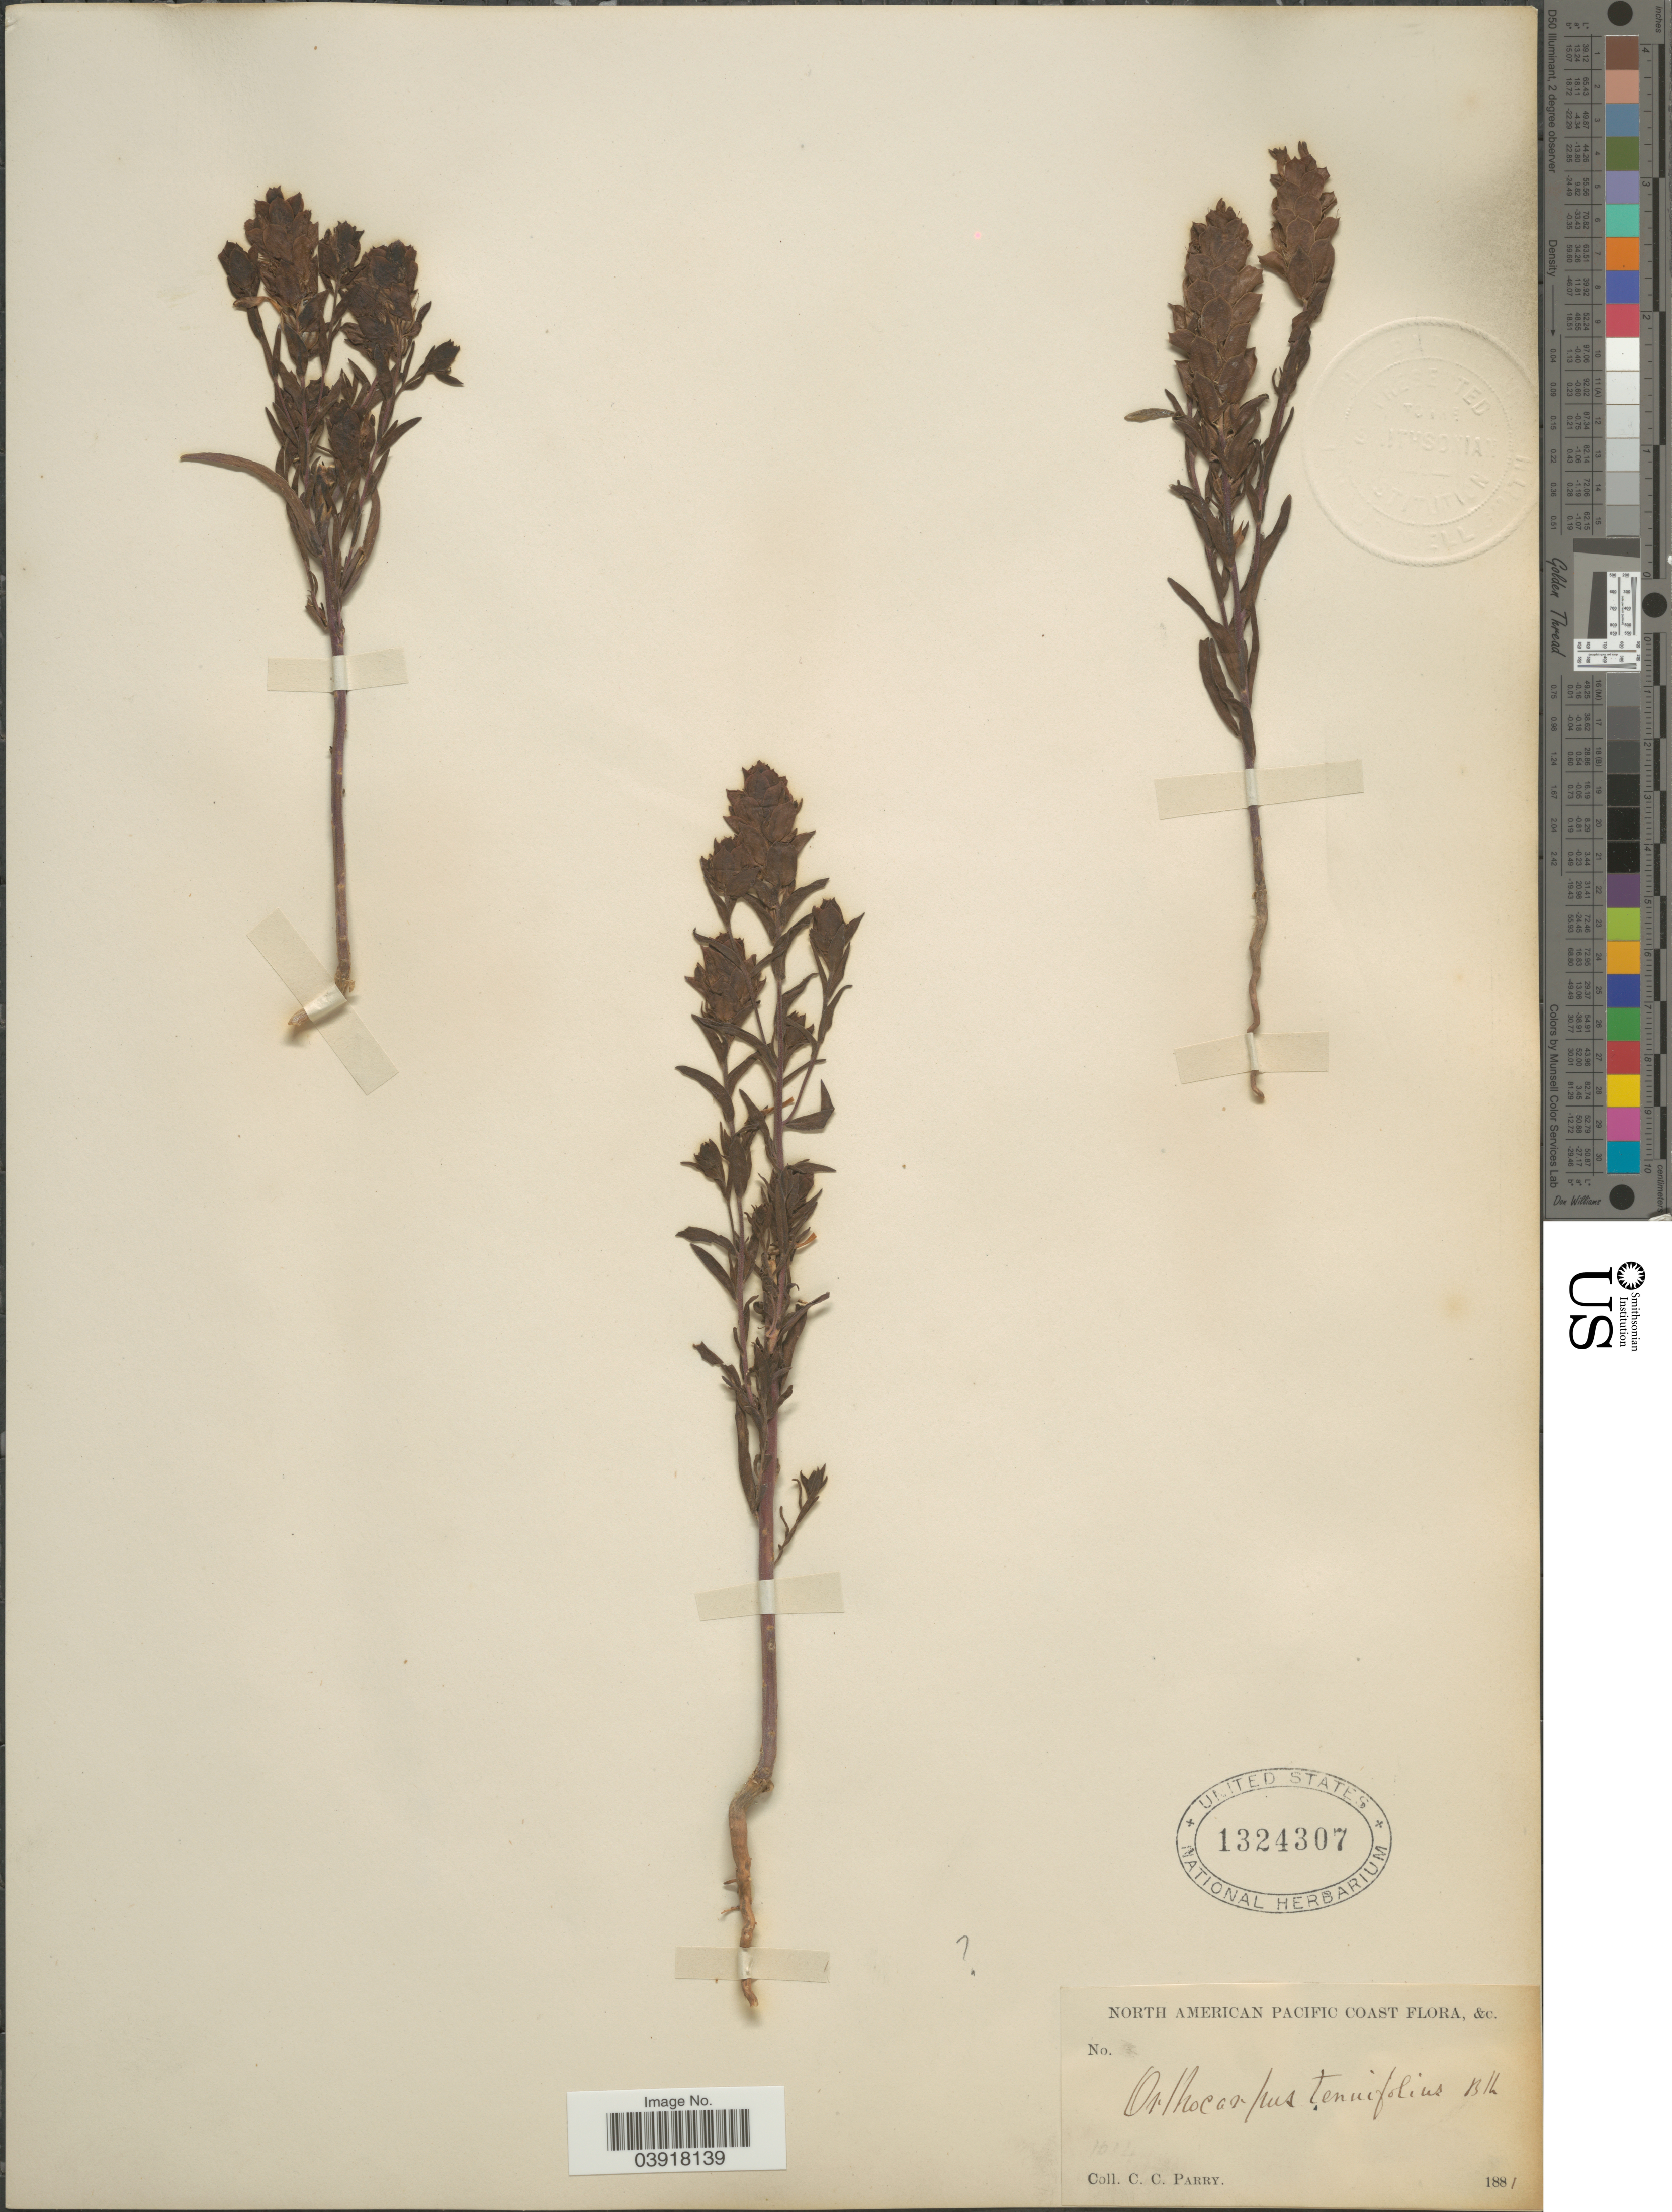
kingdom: Plantae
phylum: Tracheophyta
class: Magnoliopsida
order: Lamiales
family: Orobanchaceae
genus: Orthocarpus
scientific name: Orthocarpus sp.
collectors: C. C. Parry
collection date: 1881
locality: North American Pacific Coast.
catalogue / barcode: US 1324307